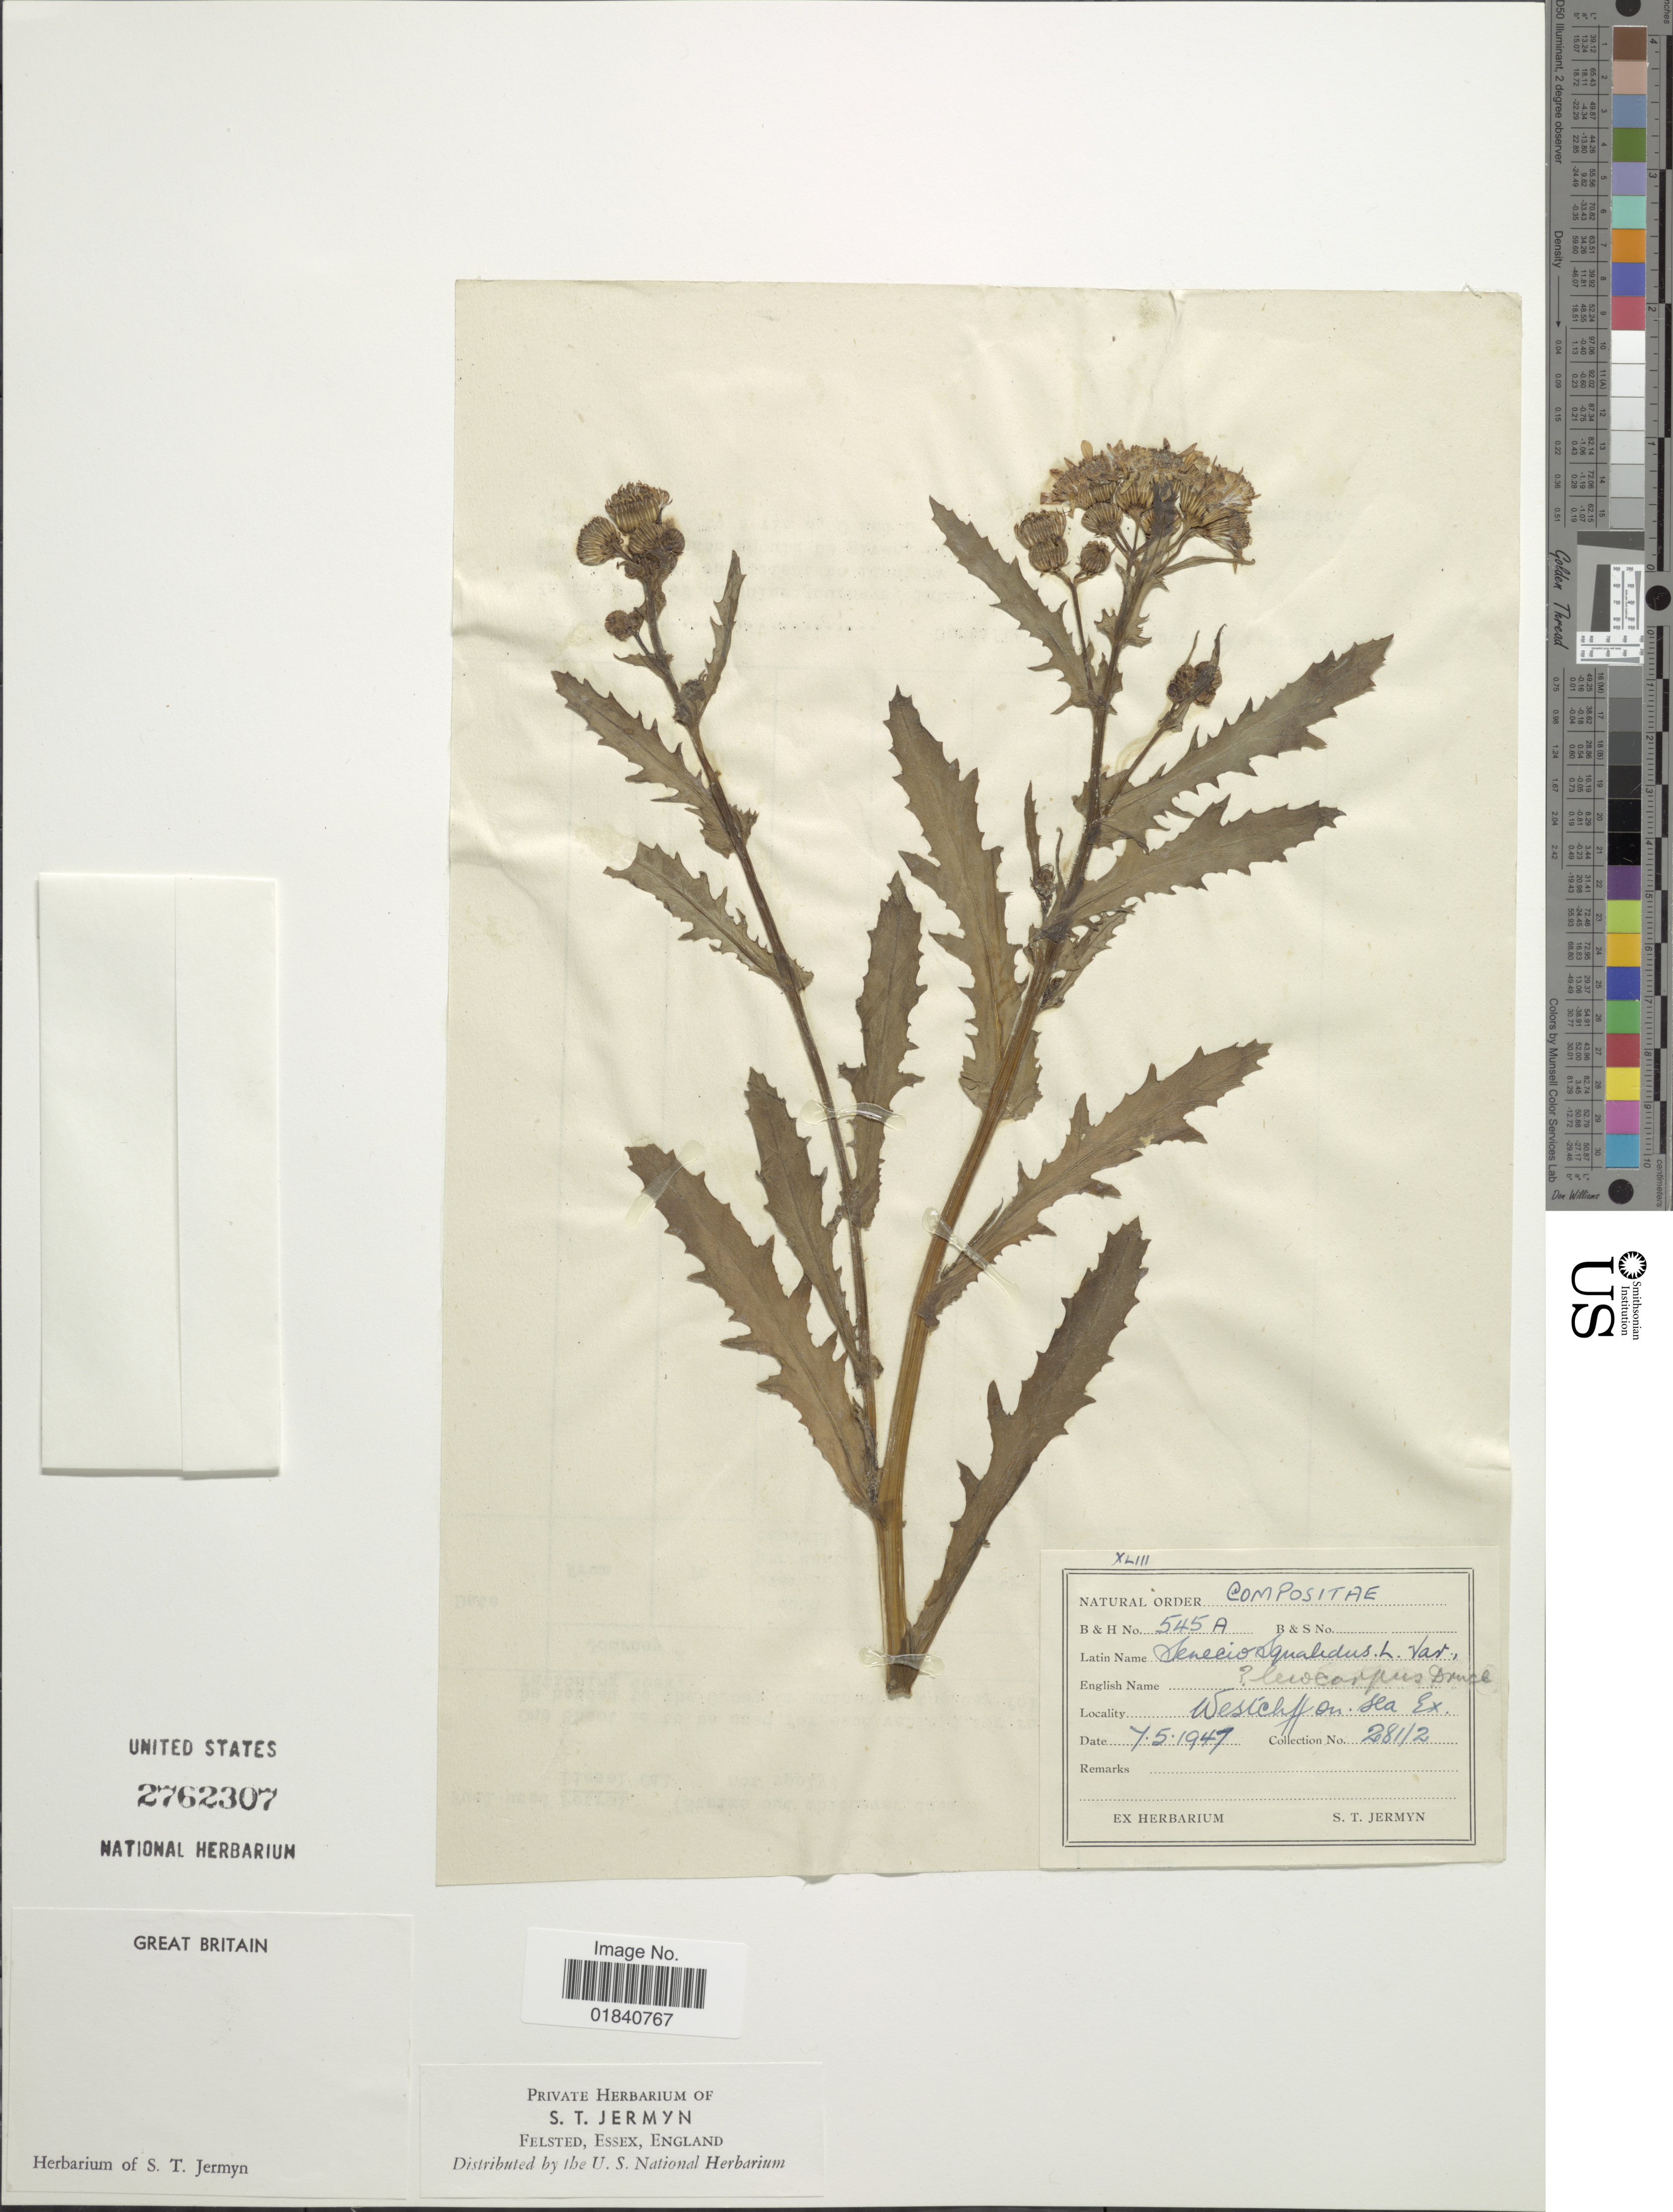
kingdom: Plantae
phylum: Tracheophyta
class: Magnoliopsida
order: Asterales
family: Asteraceae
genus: Senecio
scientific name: Senecio squalidus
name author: L.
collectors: ex herb. S. T. Jermyn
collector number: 281/2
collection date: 1947-05-07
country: United Kingdom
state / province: England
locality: Westcliff on sea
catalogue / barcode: US 2762307